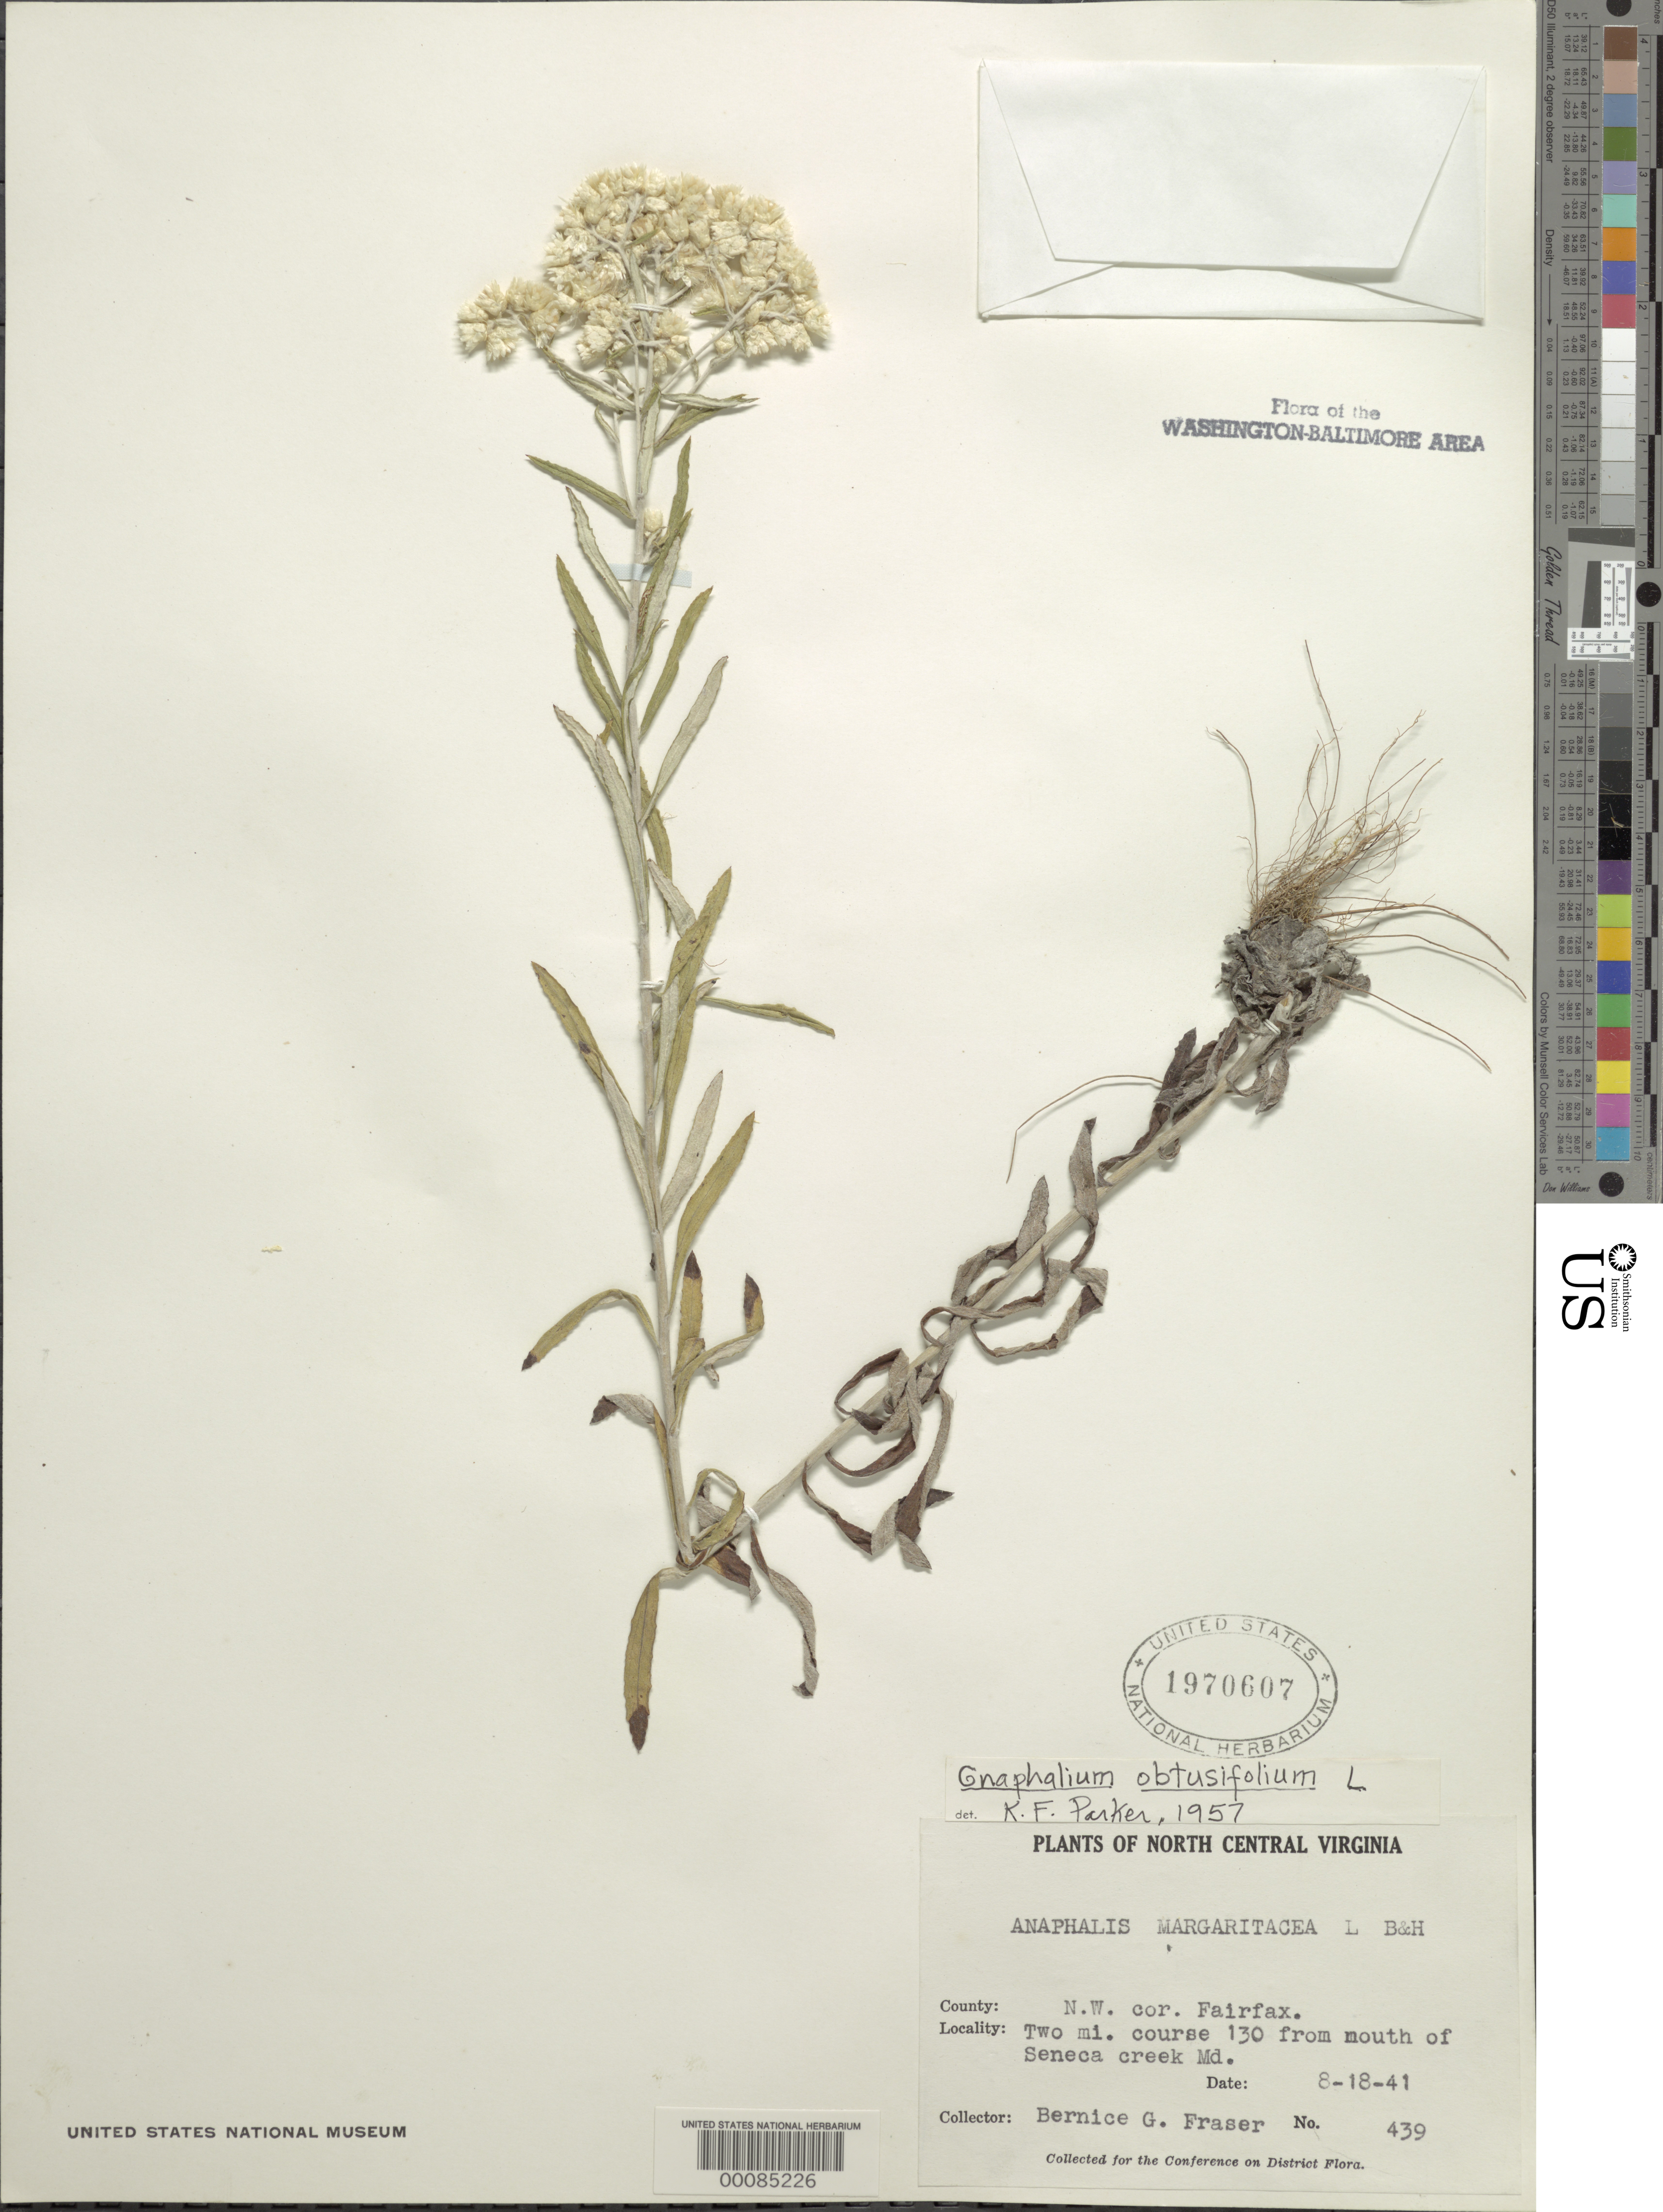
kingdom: Plantae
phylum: Tracheophyta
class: Magnoliopsida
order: Asterales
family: Asteraceae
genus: Pseudognaphalium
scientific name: Pseudognaphalium obtusifolium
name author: (L.) Hilliard & B.L. Burtt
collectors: B. Fraser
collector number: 439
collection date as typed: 18 Aug 1941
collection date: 1941-08-18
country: United States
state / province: Virginia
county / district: Fairfax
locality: Near mouth of Seneca Creek Md. C. & O. Canal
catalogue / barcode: US 1970607